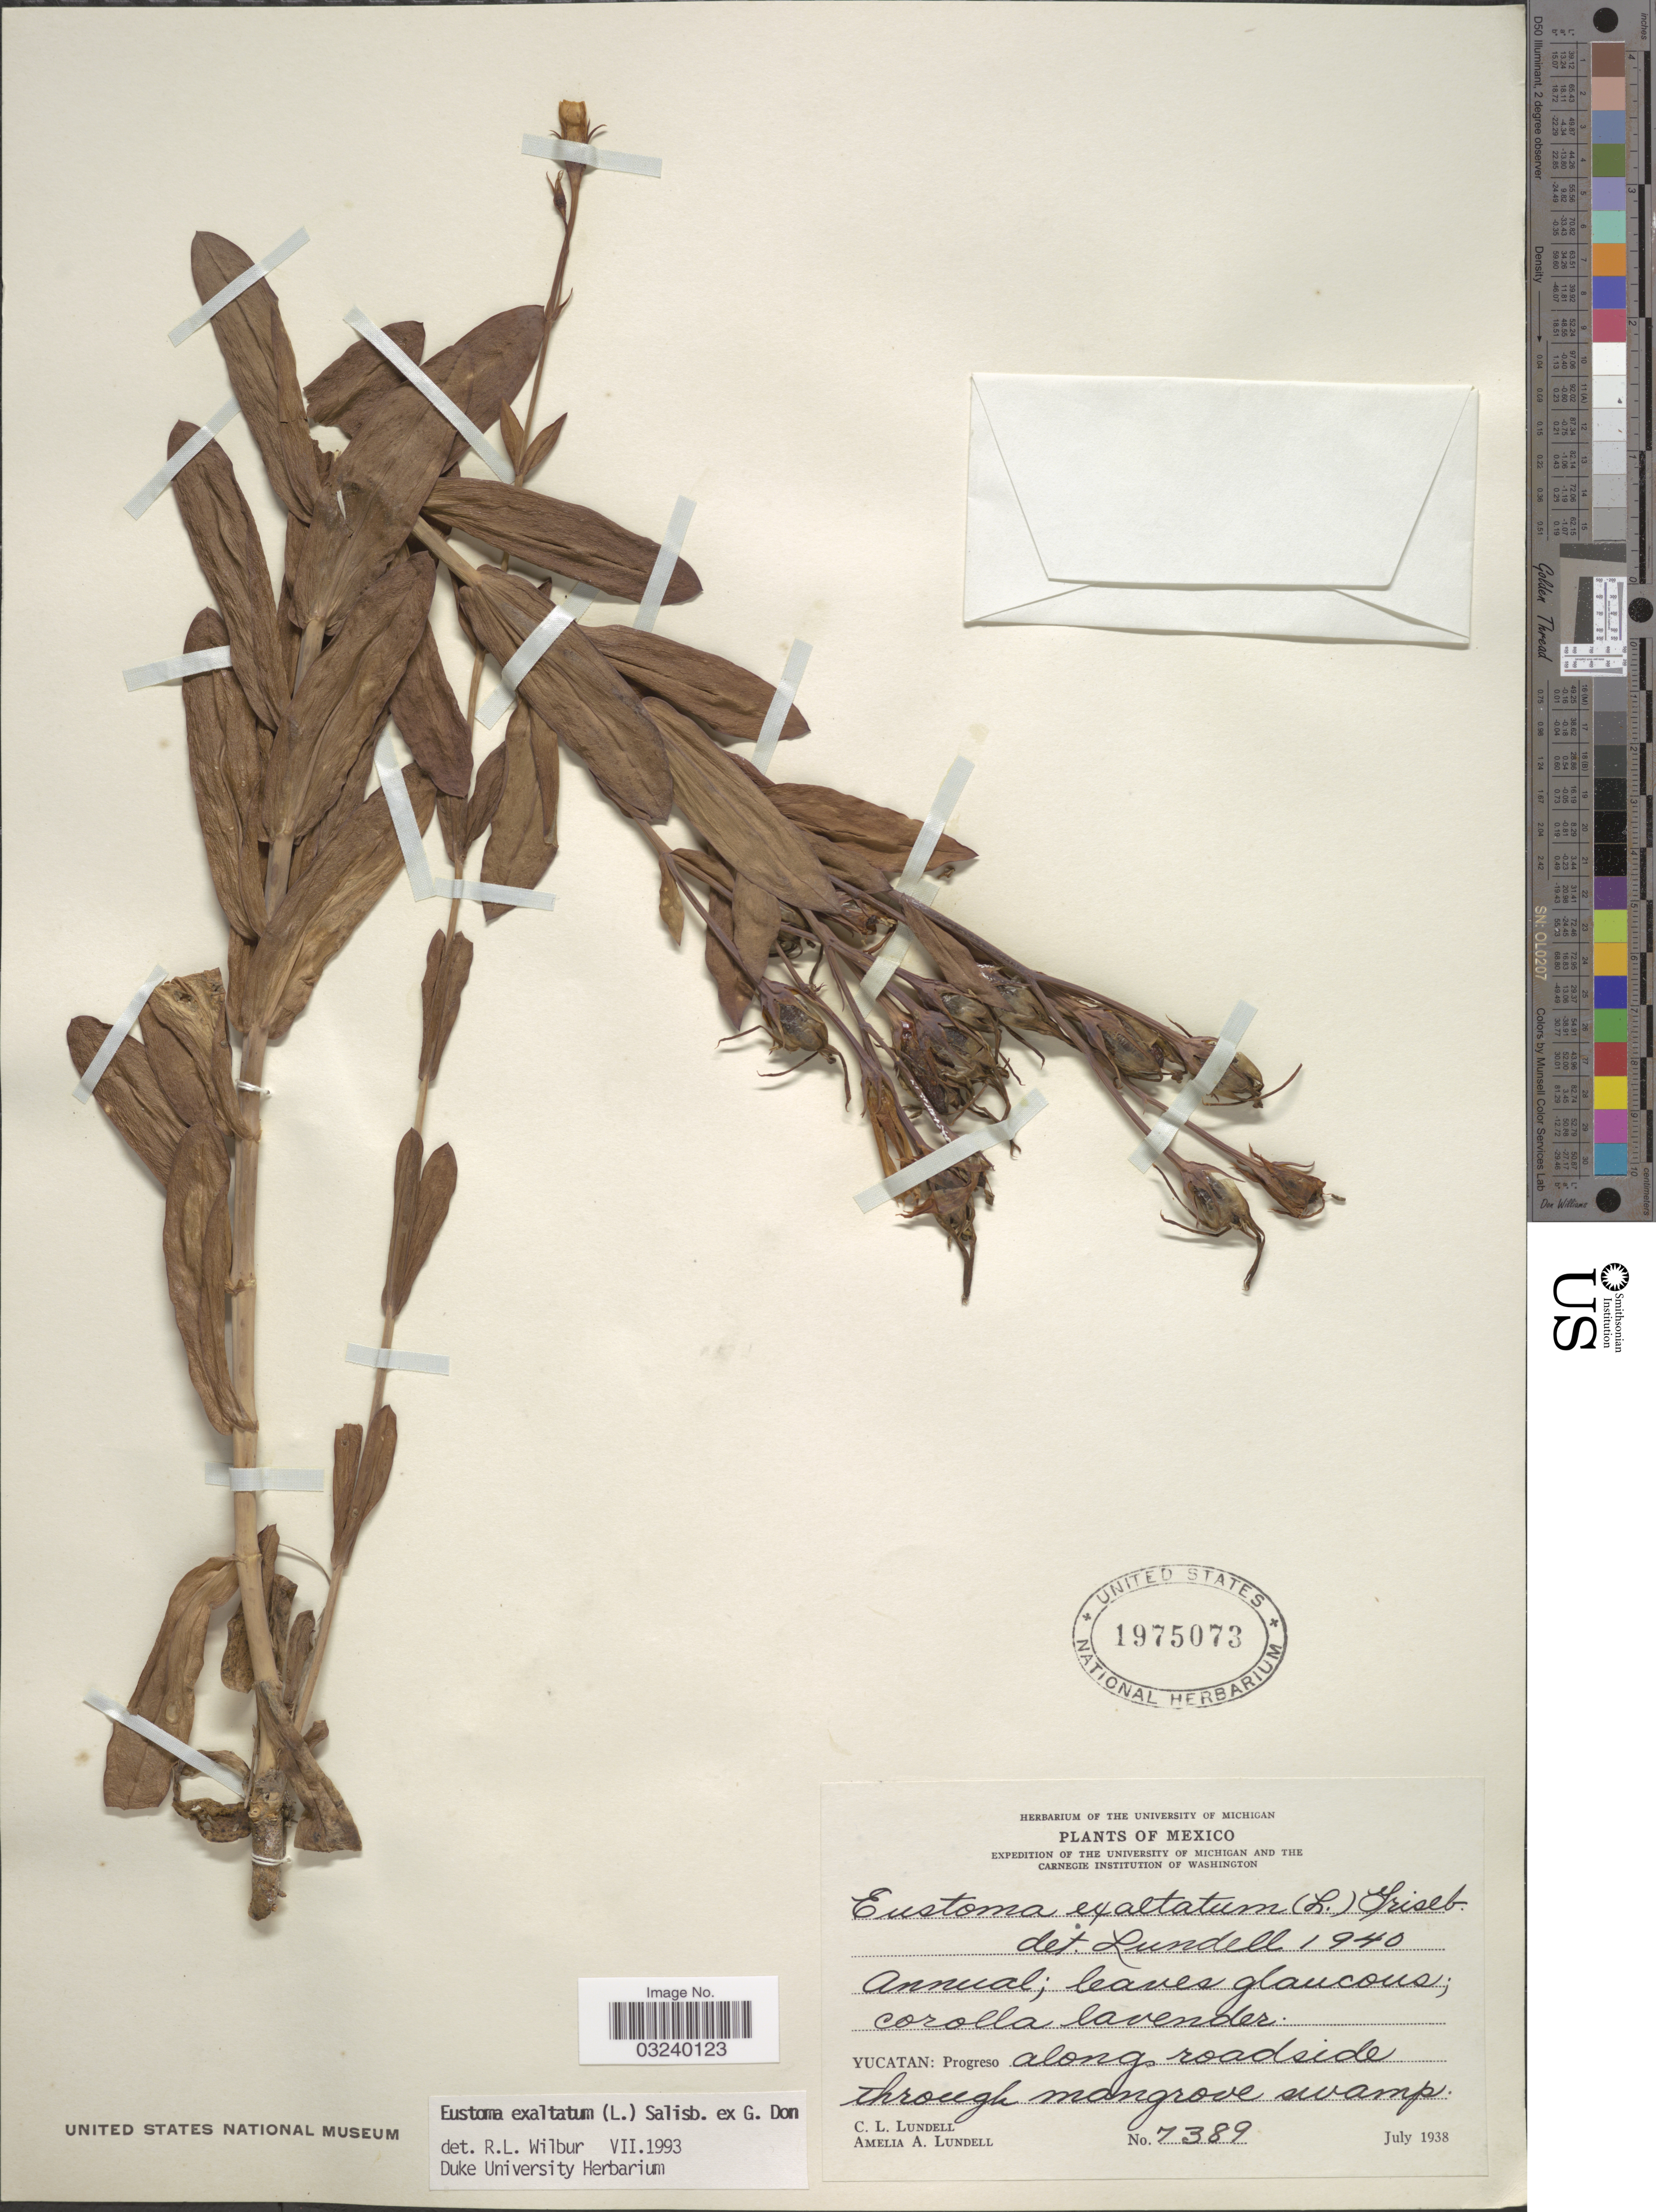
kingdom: Plantae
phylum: Tracheophyta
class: Magnoliopsida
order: Gentianales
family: Gentianaceae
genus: Eustoma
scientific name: Eustoma exaltatum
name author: (L.) Salisb. ex Don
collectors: C. L. Lundell & A. A. Lundell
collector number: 7389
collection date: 1938-07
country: Mexico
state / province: Yucatán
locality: Yucatan: Progreso along roadside through mangrove swamp.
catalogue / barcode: US 1975073